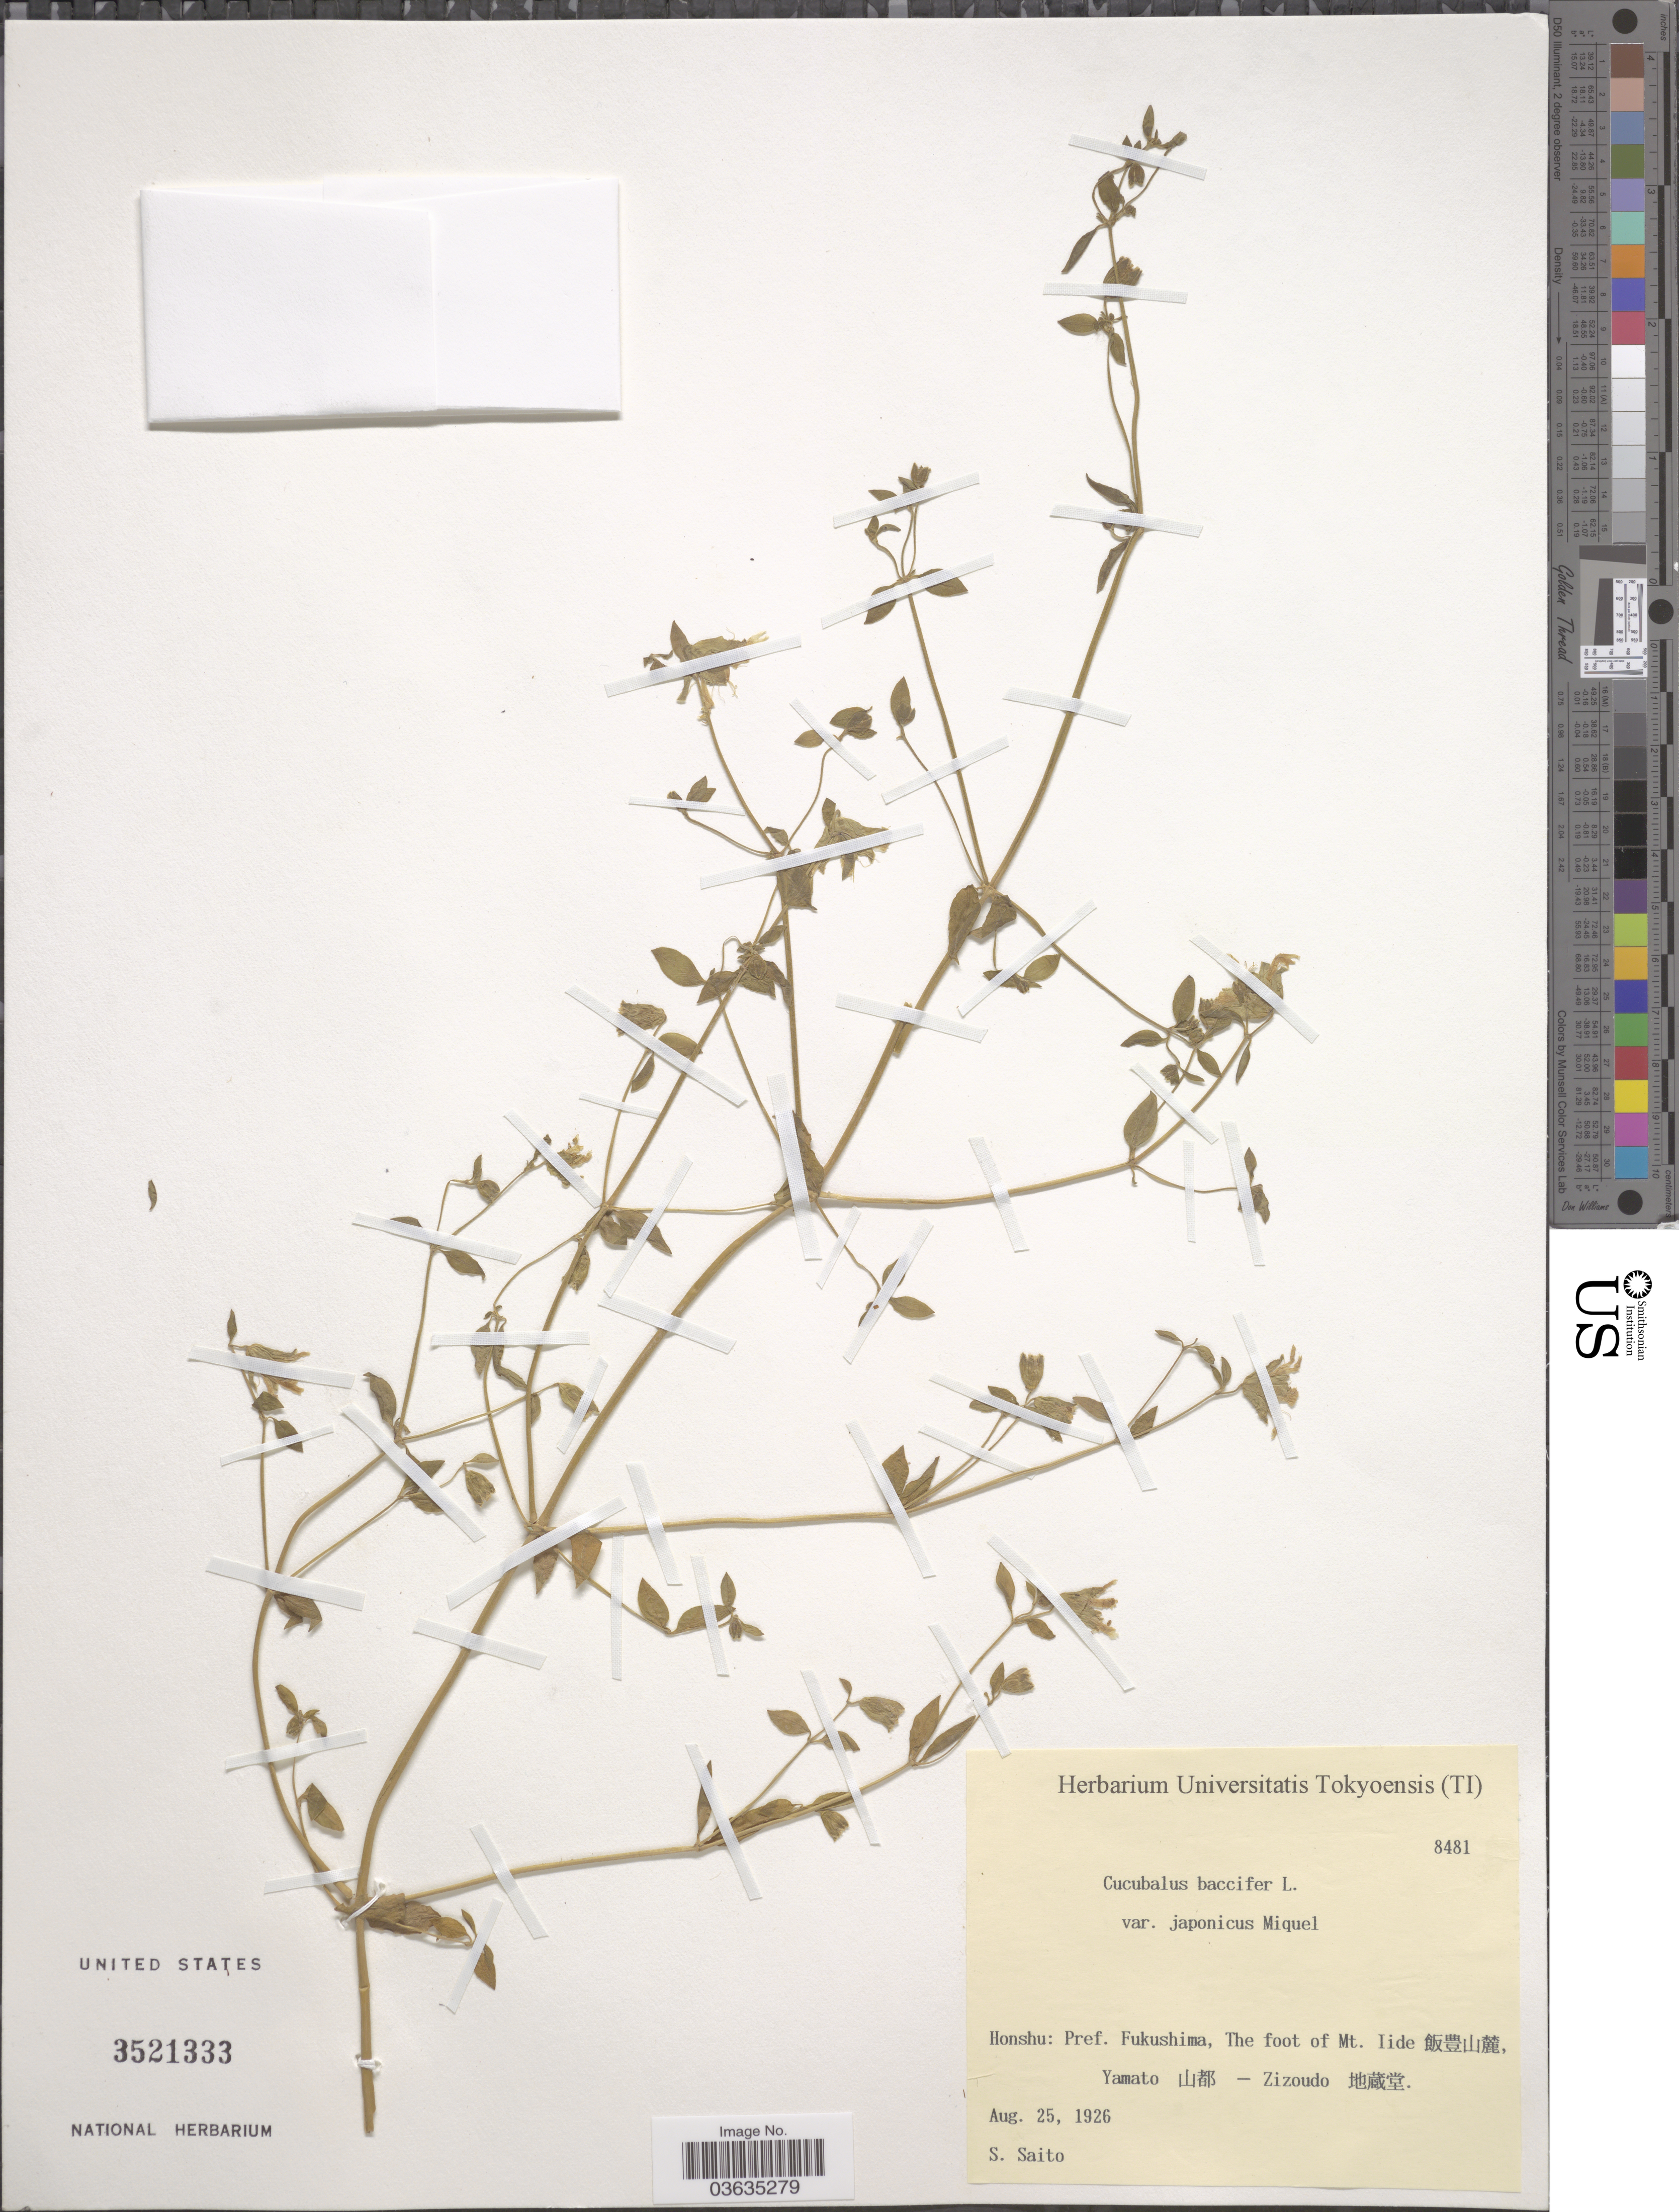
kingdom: Plantae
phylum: Tracheophyta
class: Magnoliopsida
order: Caryophyllales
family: Caryophyllaceae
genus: Silene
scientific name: Silene baccifera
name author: (L.) Durande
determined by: U.S. National Herbarium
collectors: S. Saito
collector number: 8481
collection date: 1926-08-25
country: Japan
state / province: Hukusima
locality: Honshu: Pref. Fukushima, The foot of Mt. Iide [Foreign script], Yamato [Foreign script] - Zizoudo [Foreign script].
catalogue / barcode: US 3521333